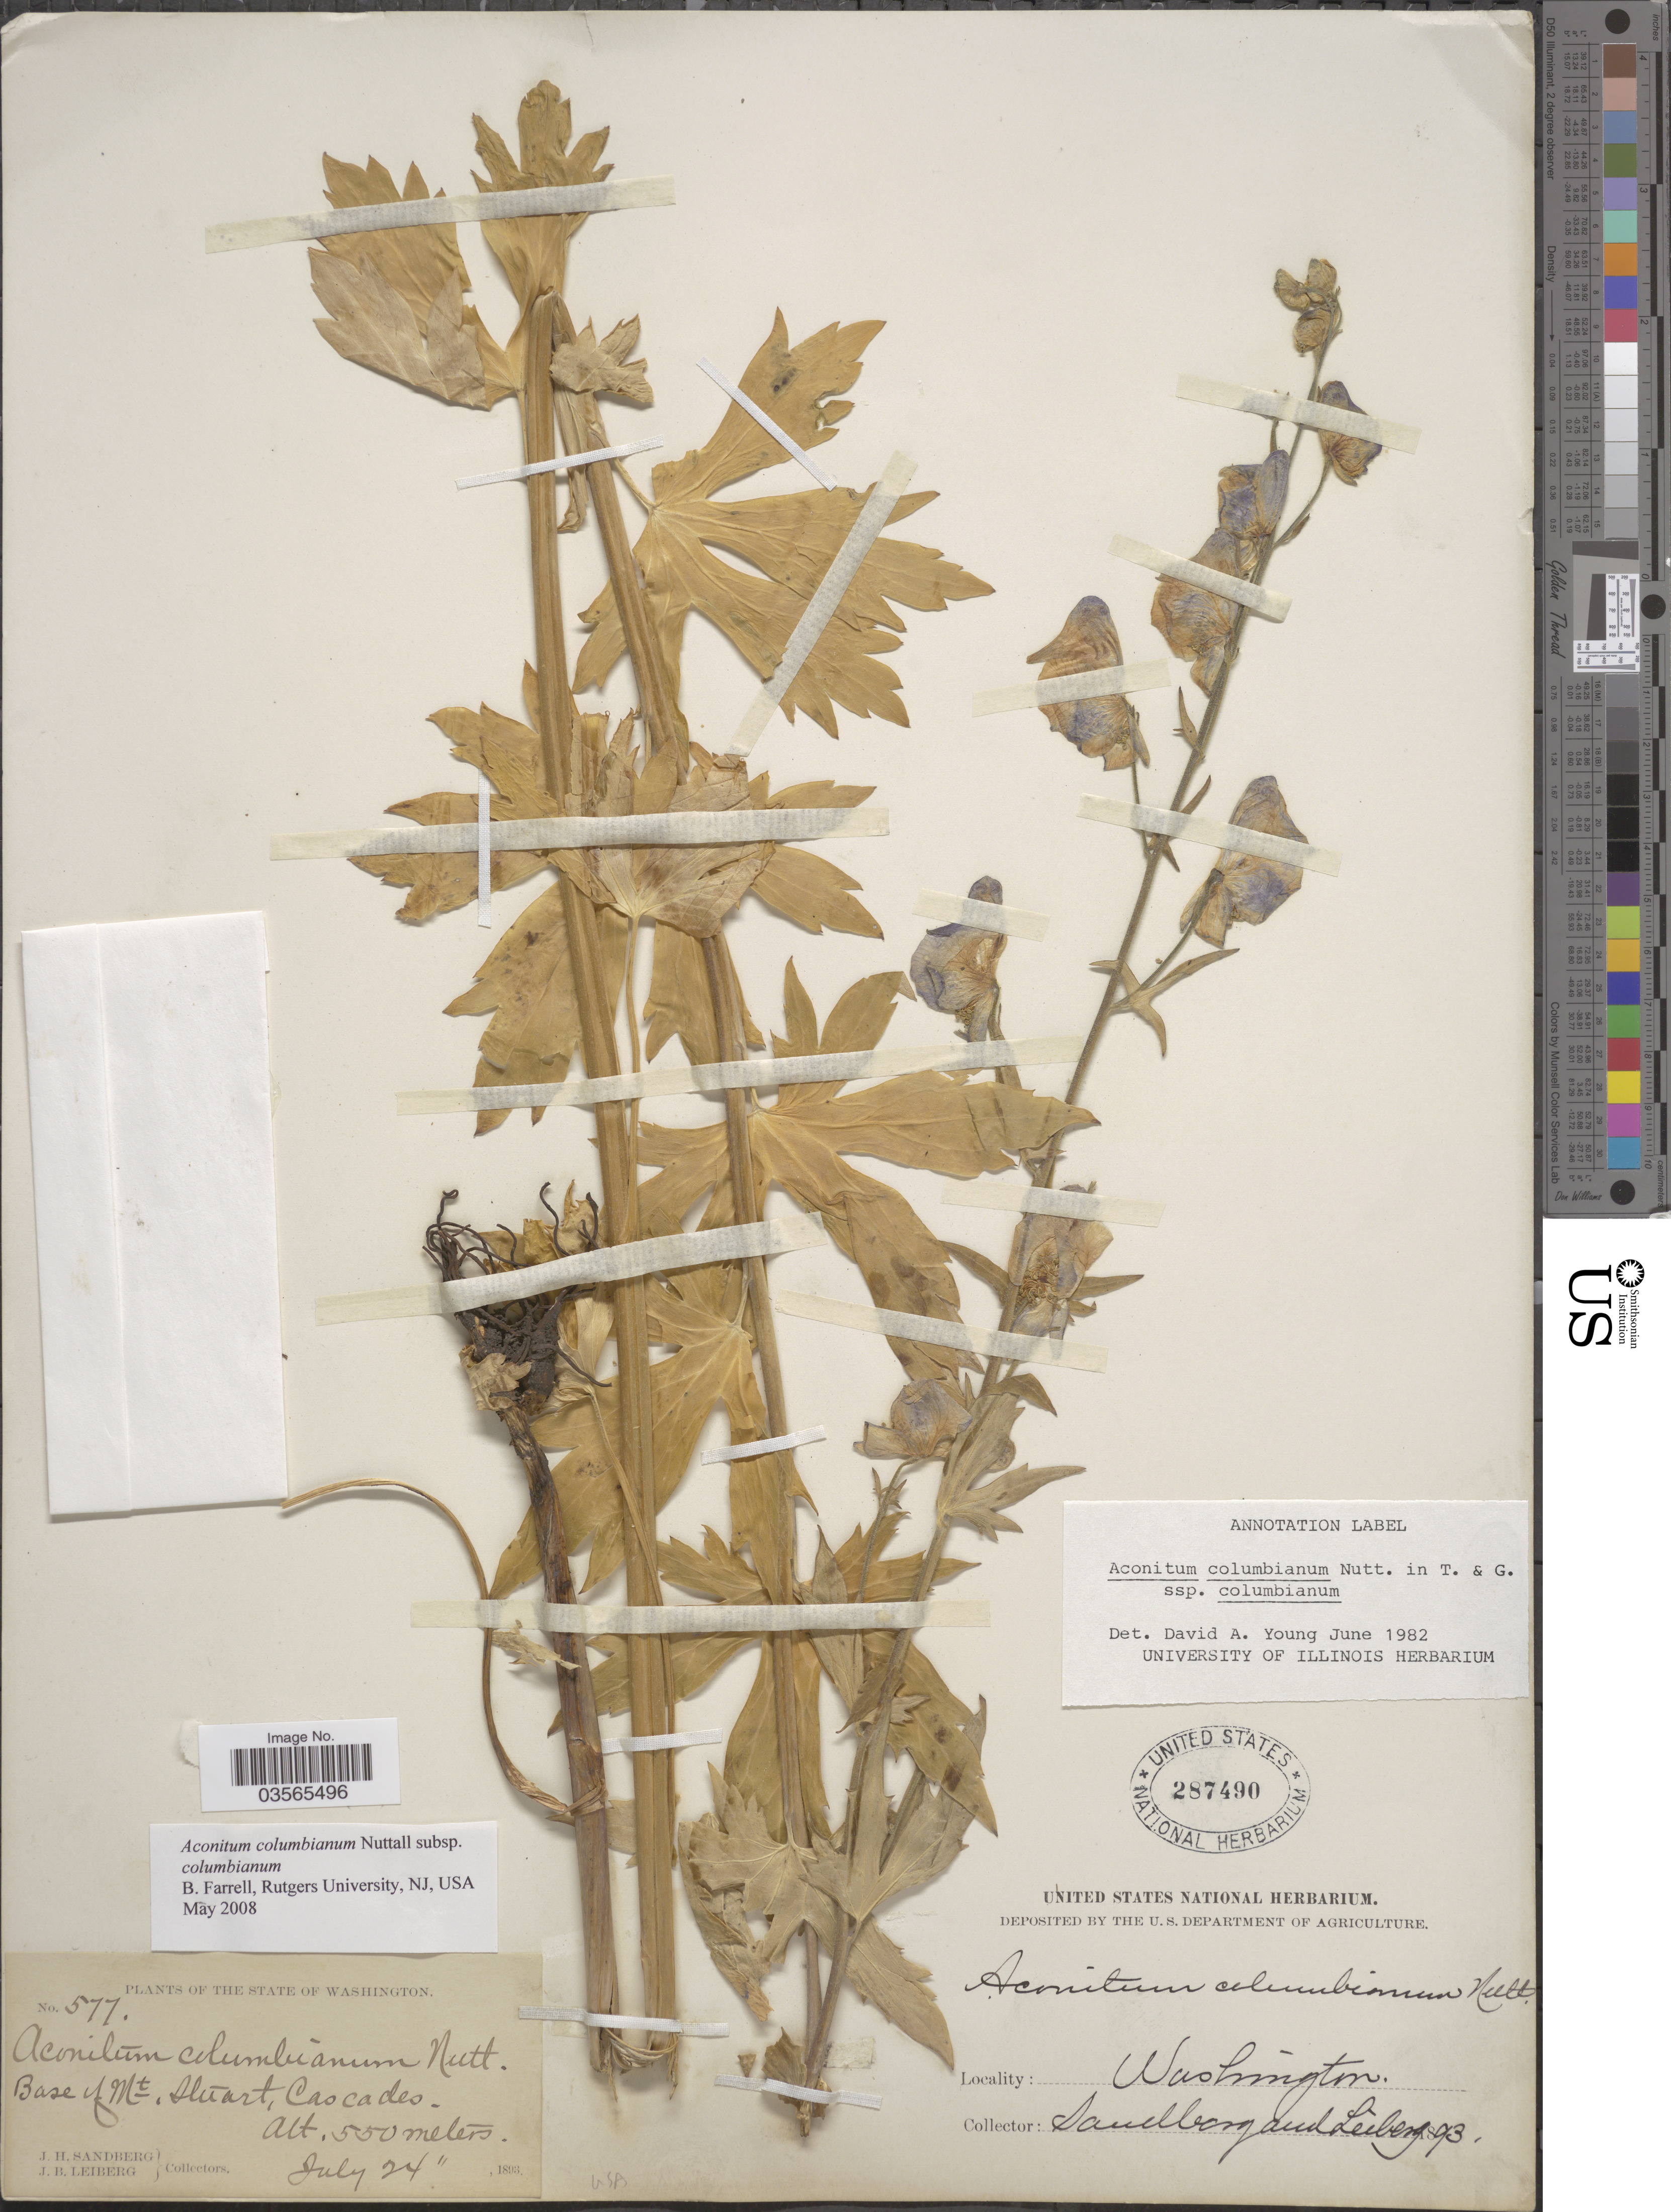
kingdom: Plantae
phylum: Tracheophyta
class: Magnoliopsida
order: Ranunculales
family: Ranunculaceae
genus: Aconitum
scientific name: Aconitum columbianum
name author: Nutt.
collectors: J. H. Sandberg & J. B. Leiberg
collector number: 577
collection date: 1893-07-24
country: United States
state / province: Washington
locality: Base of Mt. Stuart, Cascades.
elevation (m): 550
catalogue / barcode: US 287490